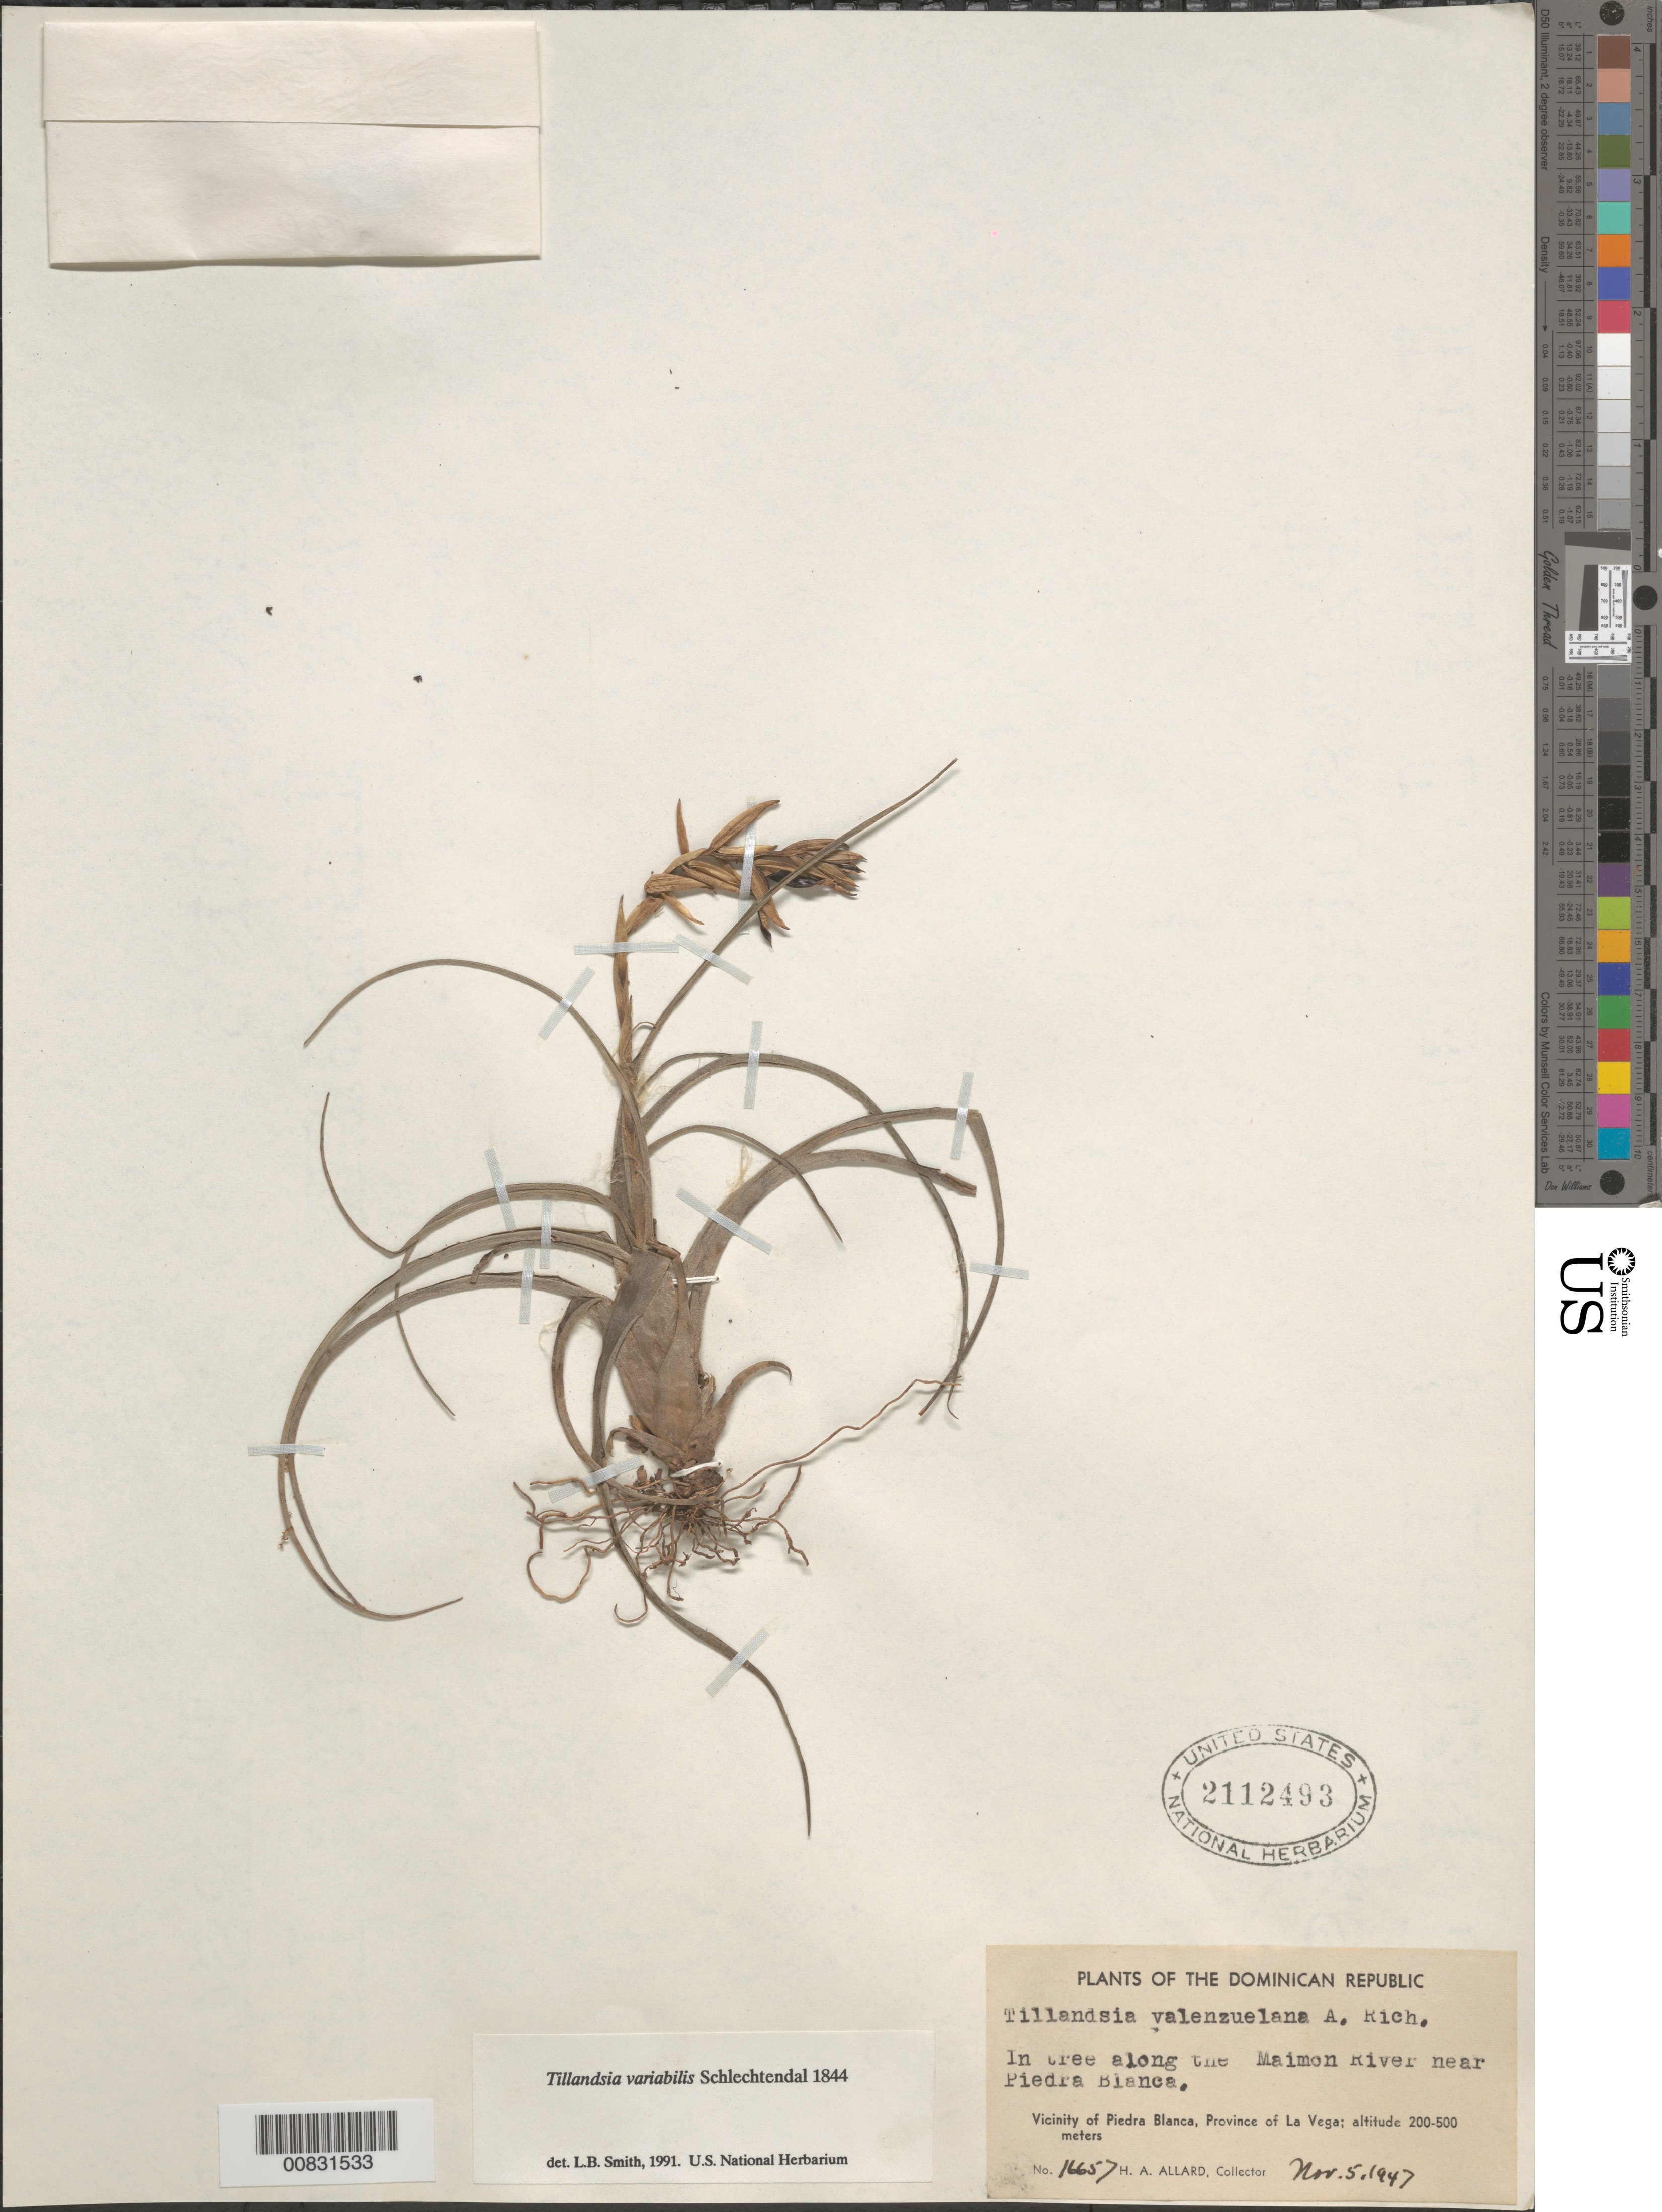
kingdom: Plantae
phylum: Tracheophyta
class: Liliopsida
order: Poales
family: Bromeliaceae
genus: Tillandsia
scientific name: Tillandsia variabilis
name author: Schltdl.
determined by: Smith, Lyman B., (US), NMNH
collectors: H. A. Allard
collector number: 16657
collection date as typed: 05 Nov 1947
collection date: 1947-11-05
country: Dominican Republic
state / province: La Vega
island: Hispaniola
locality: Vicinity of Piedra Blanca, Province of La Vega. Along the Maimon river near Piedra Blanca.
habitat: On tree along the river.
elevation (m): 200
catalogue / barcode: US 2112493